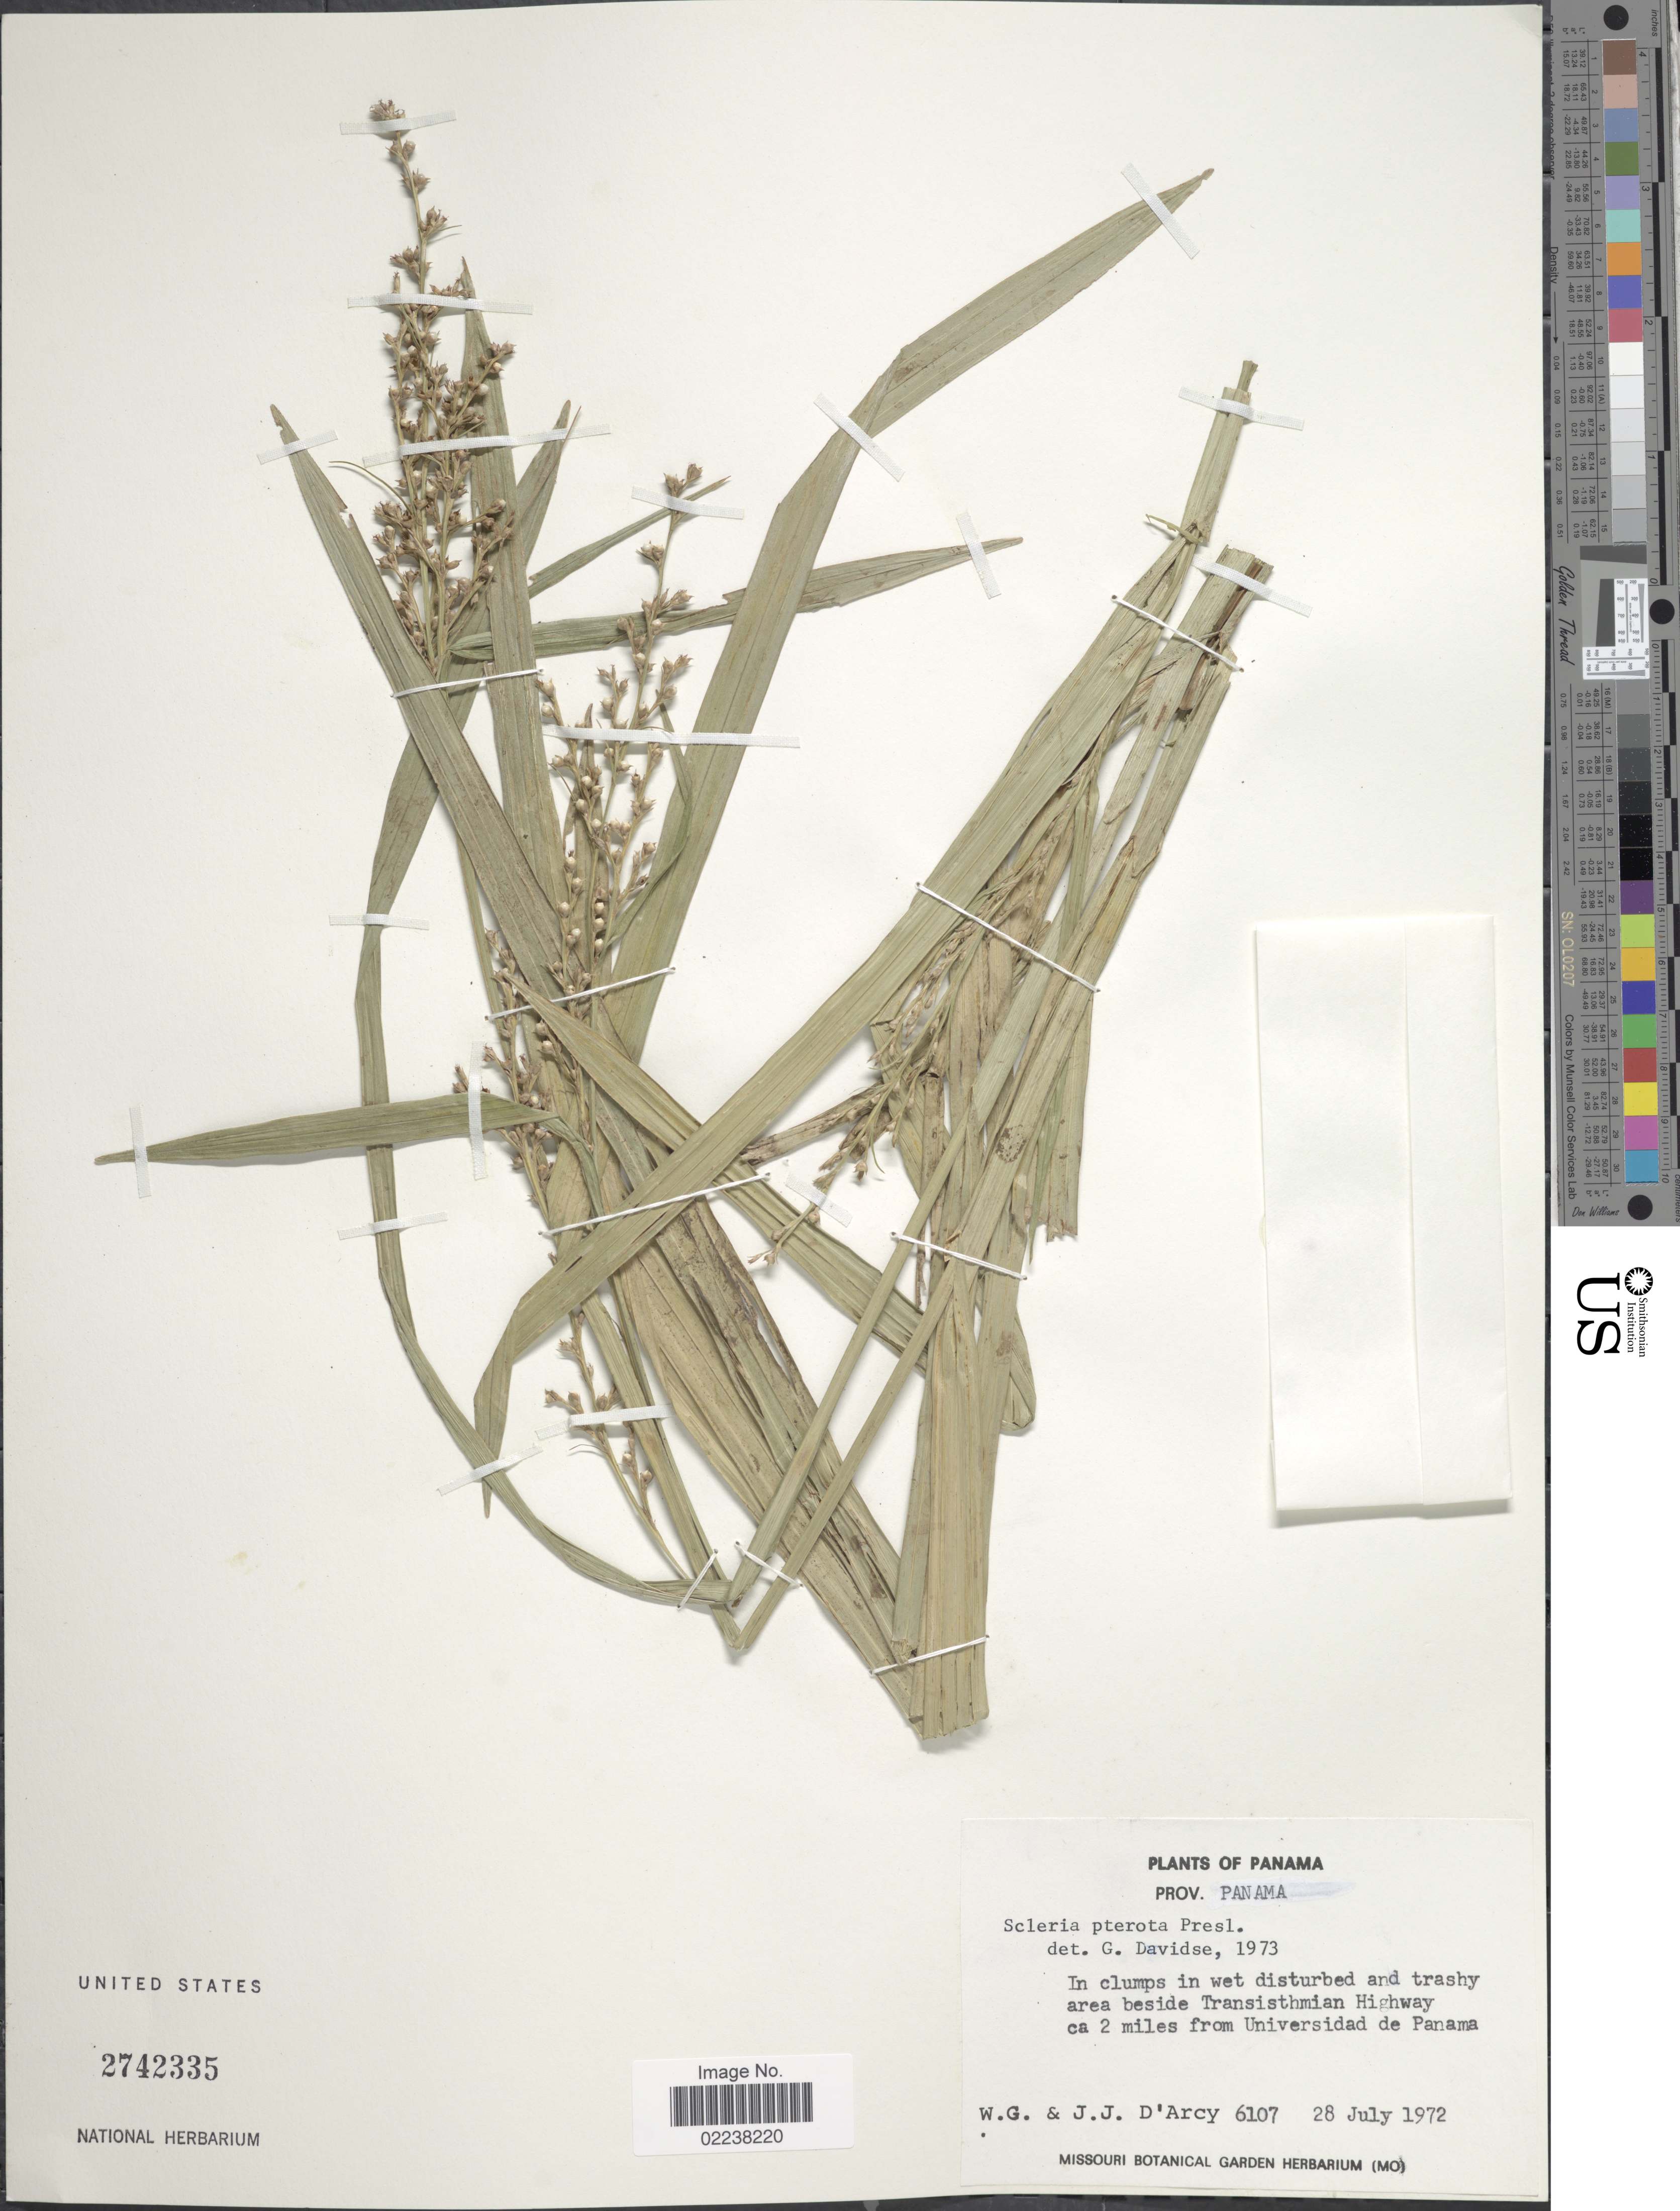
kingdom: Plantae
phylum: Tracheophyta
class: Liliopsida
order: Poales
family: Cyperaceae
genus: Scleria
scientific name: Scleria gaertneri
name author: Raddi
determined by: Strong, Mark T., (BOT), Smithsonian Institution - National Museum of Natural History (UNITED STATES)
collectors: W. G. D'Arcy & J. D'Arcy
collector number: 6107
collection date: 1972-07-28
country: Panama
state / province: Panamá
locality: In clumps in wet disturbed and trashy area beside Transisthmian Highway ca. 2 miles from Universidad de Panama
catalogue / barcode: US 2742335